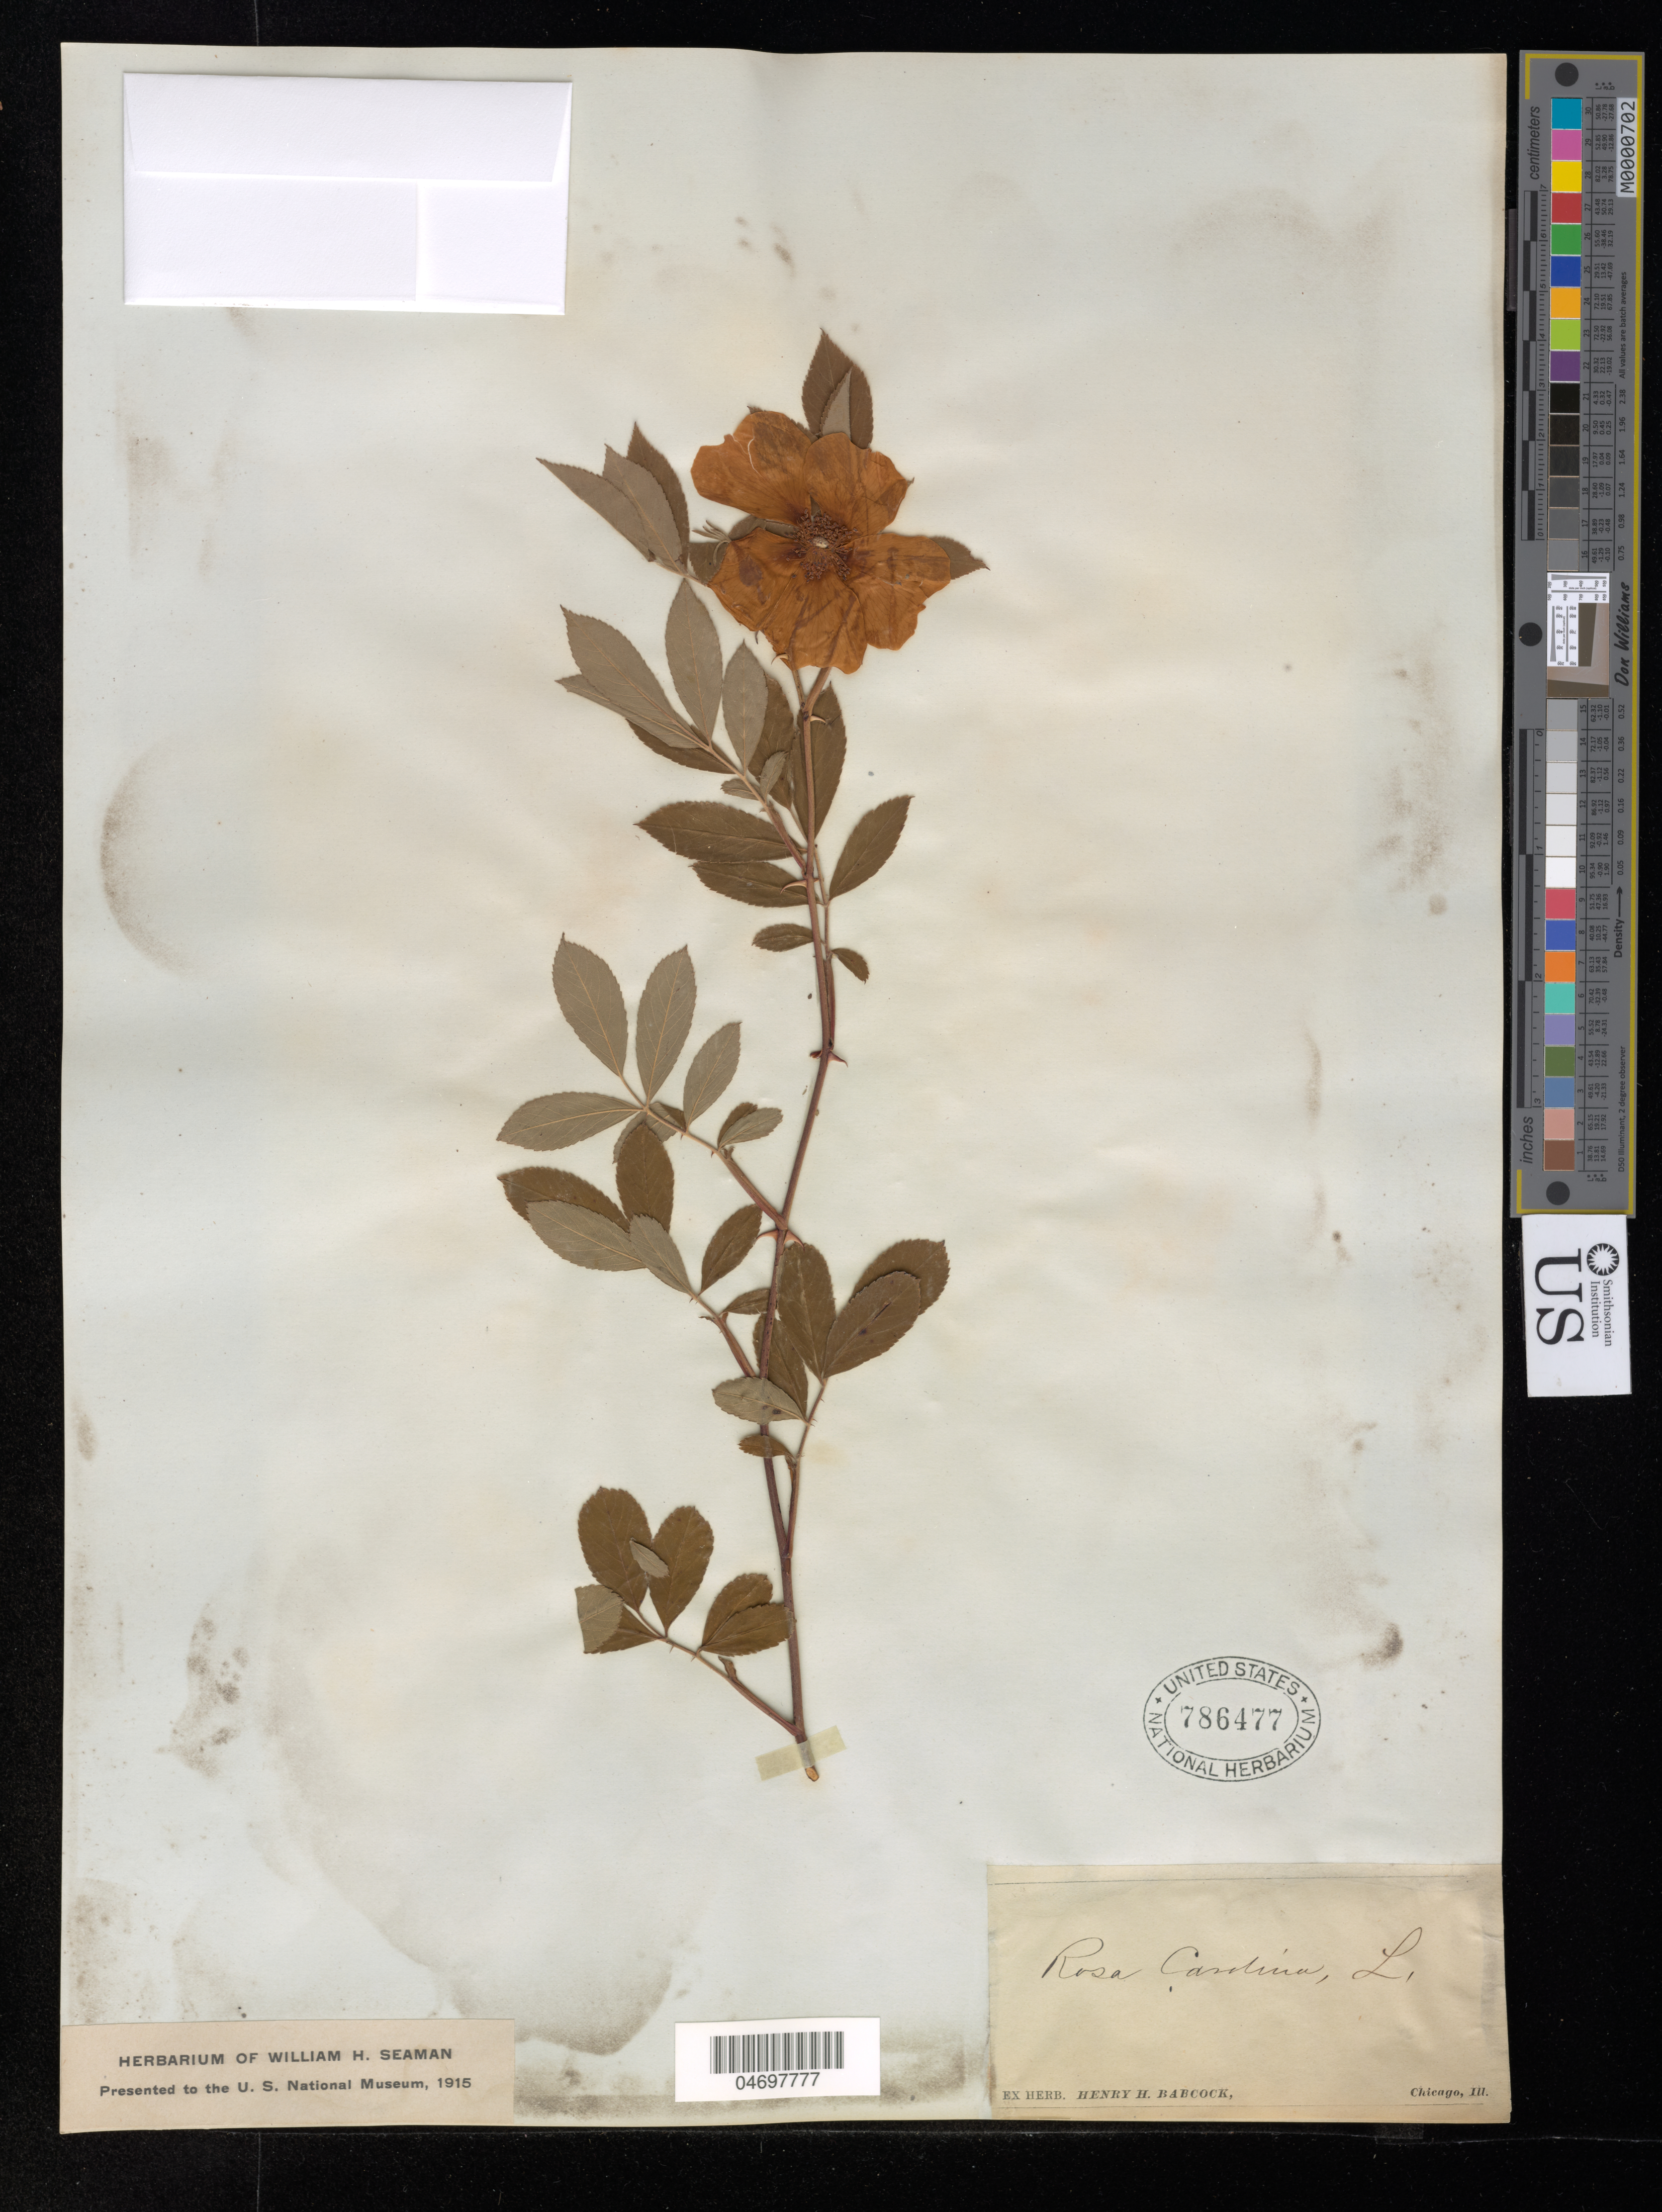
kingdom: Plantae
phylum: Tracheophyta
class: Magnoliopsida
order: Rosales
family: Rosaceae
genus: Rosa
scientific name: Rosa carolina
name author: L.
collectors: H. Babcock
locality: No locality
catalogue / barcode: US 786477